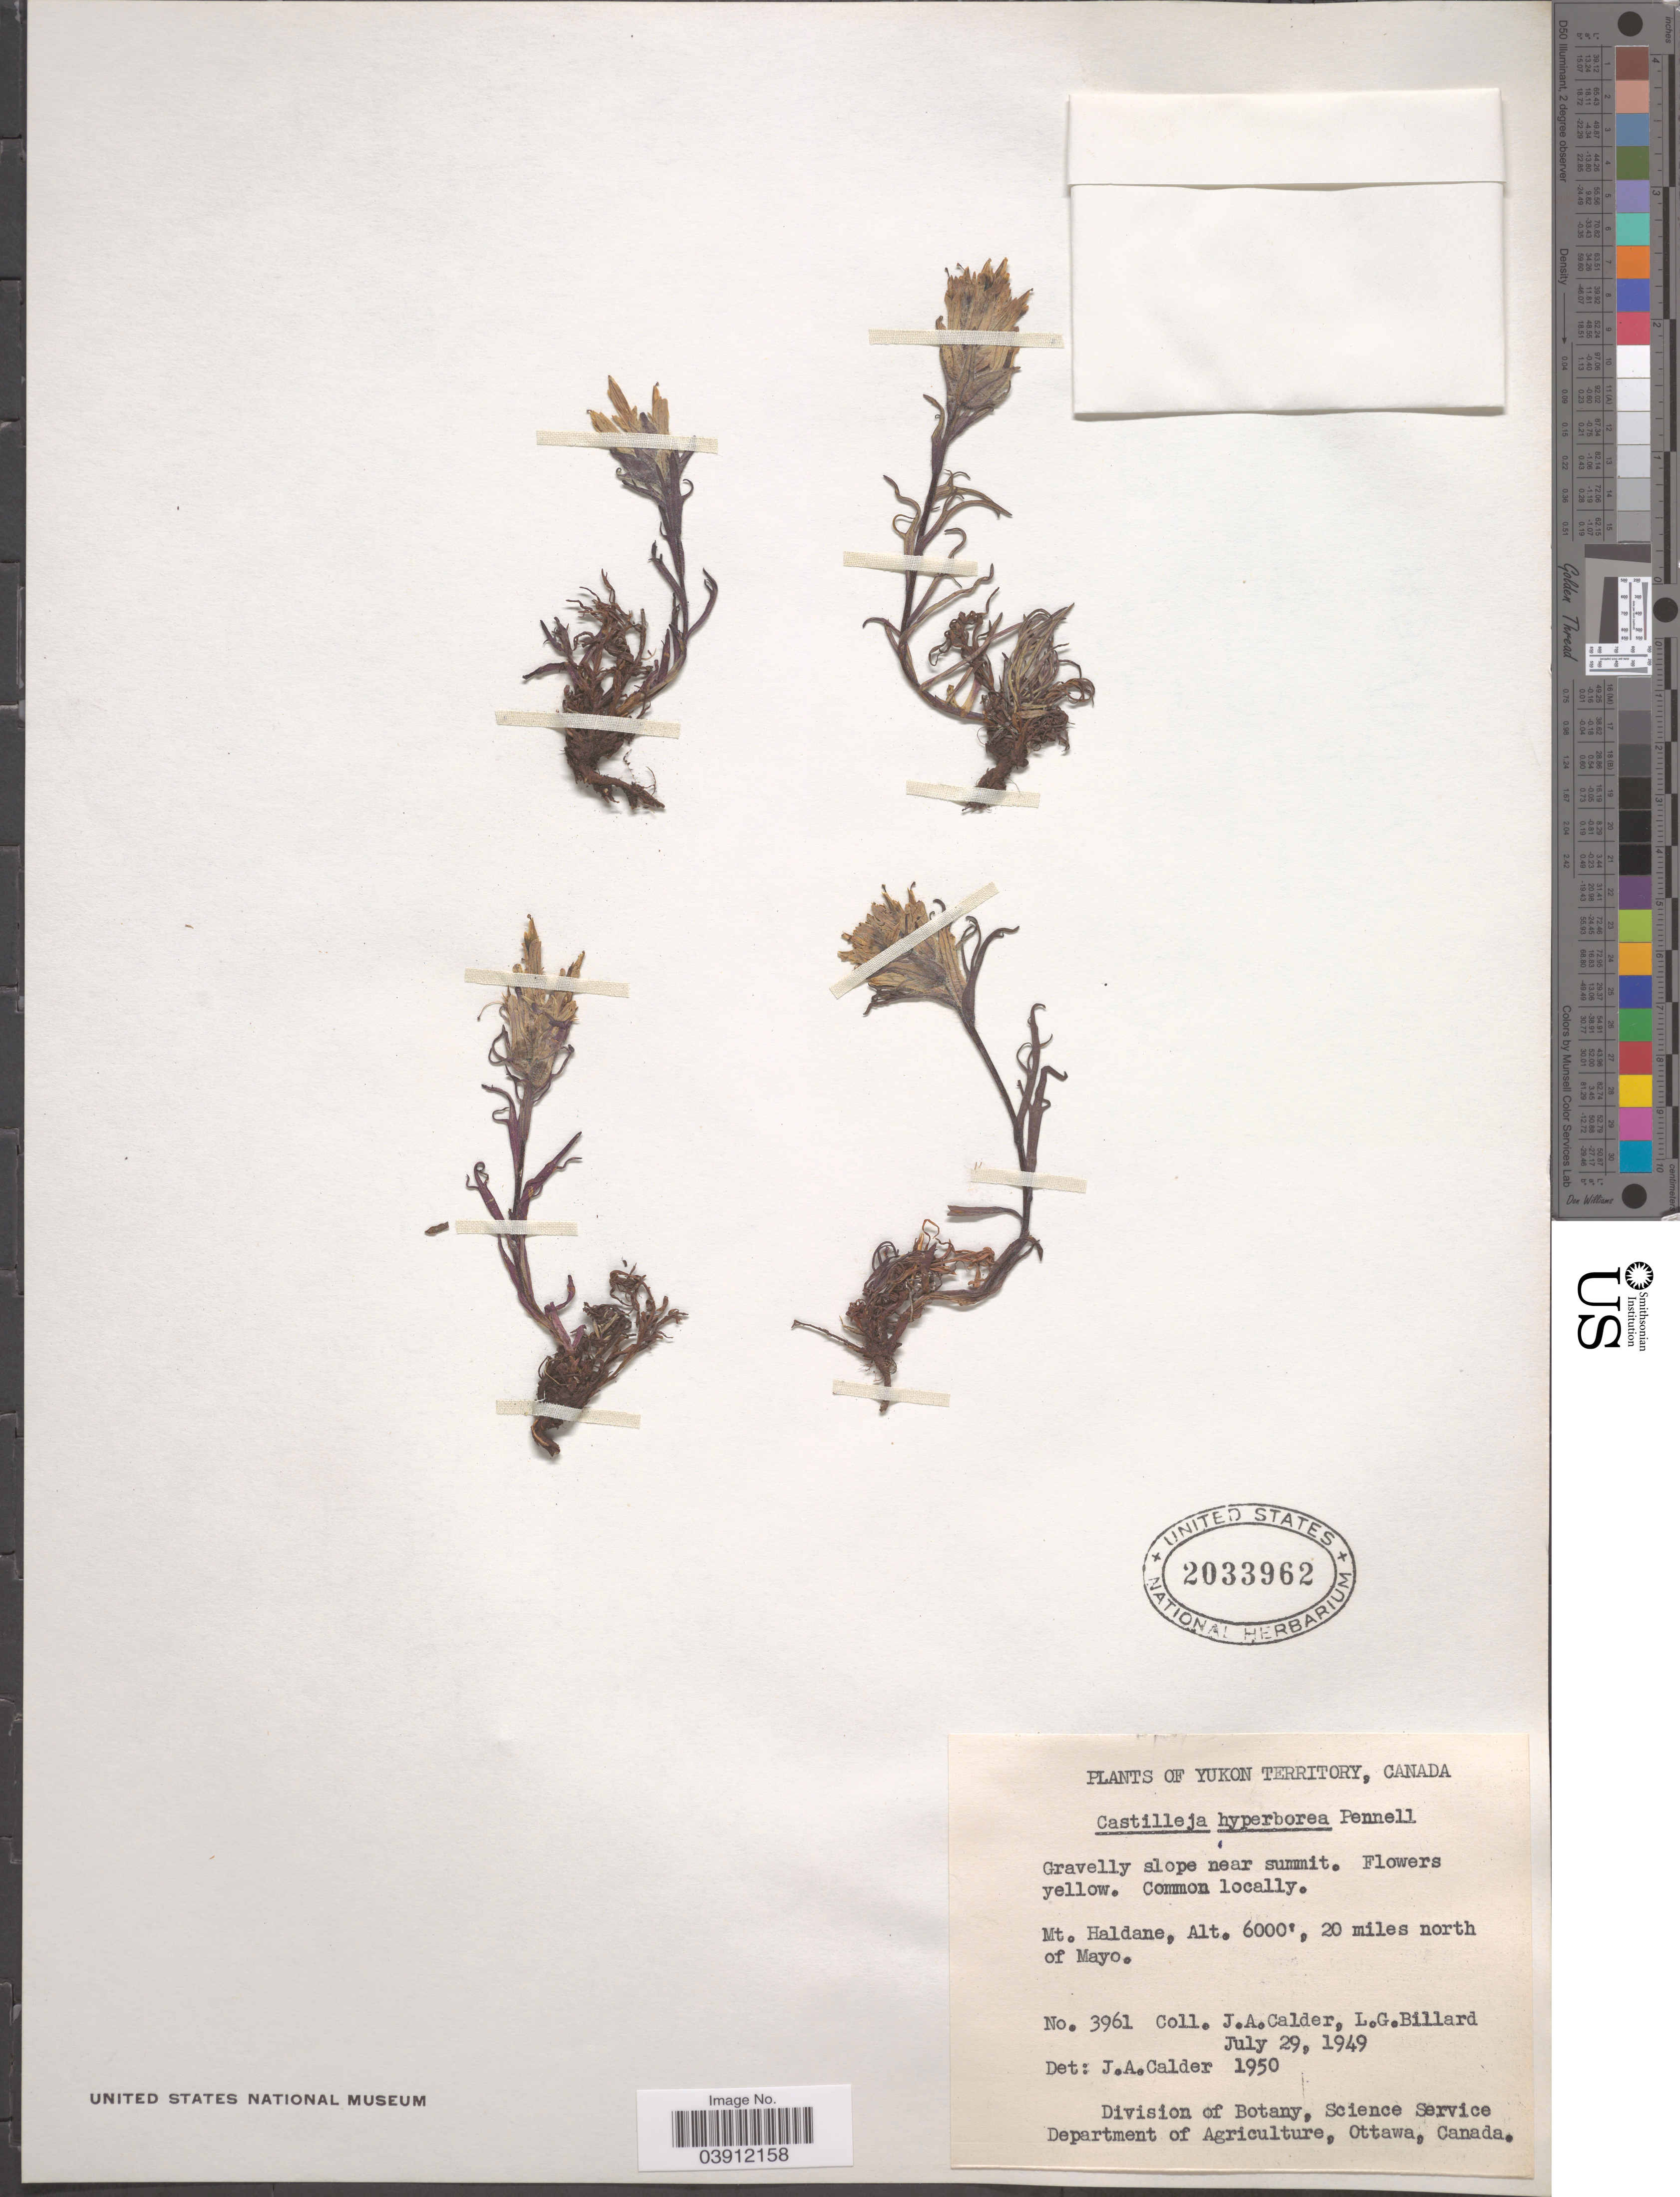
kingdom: Plantae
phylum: Tracheophyta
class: Magnoliopsida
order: Lamiales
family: Orobanchaceae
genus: Castilleja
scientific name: Castilleja hyperborea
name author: Pennell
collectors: J. A. Calder & L. Billard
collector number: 3961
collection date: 1949-07-29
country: Canada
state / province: Yukon Territory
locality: Mt. Haldane, 20 miles north of Mayo.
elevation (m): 1829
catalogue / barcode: US 2033962